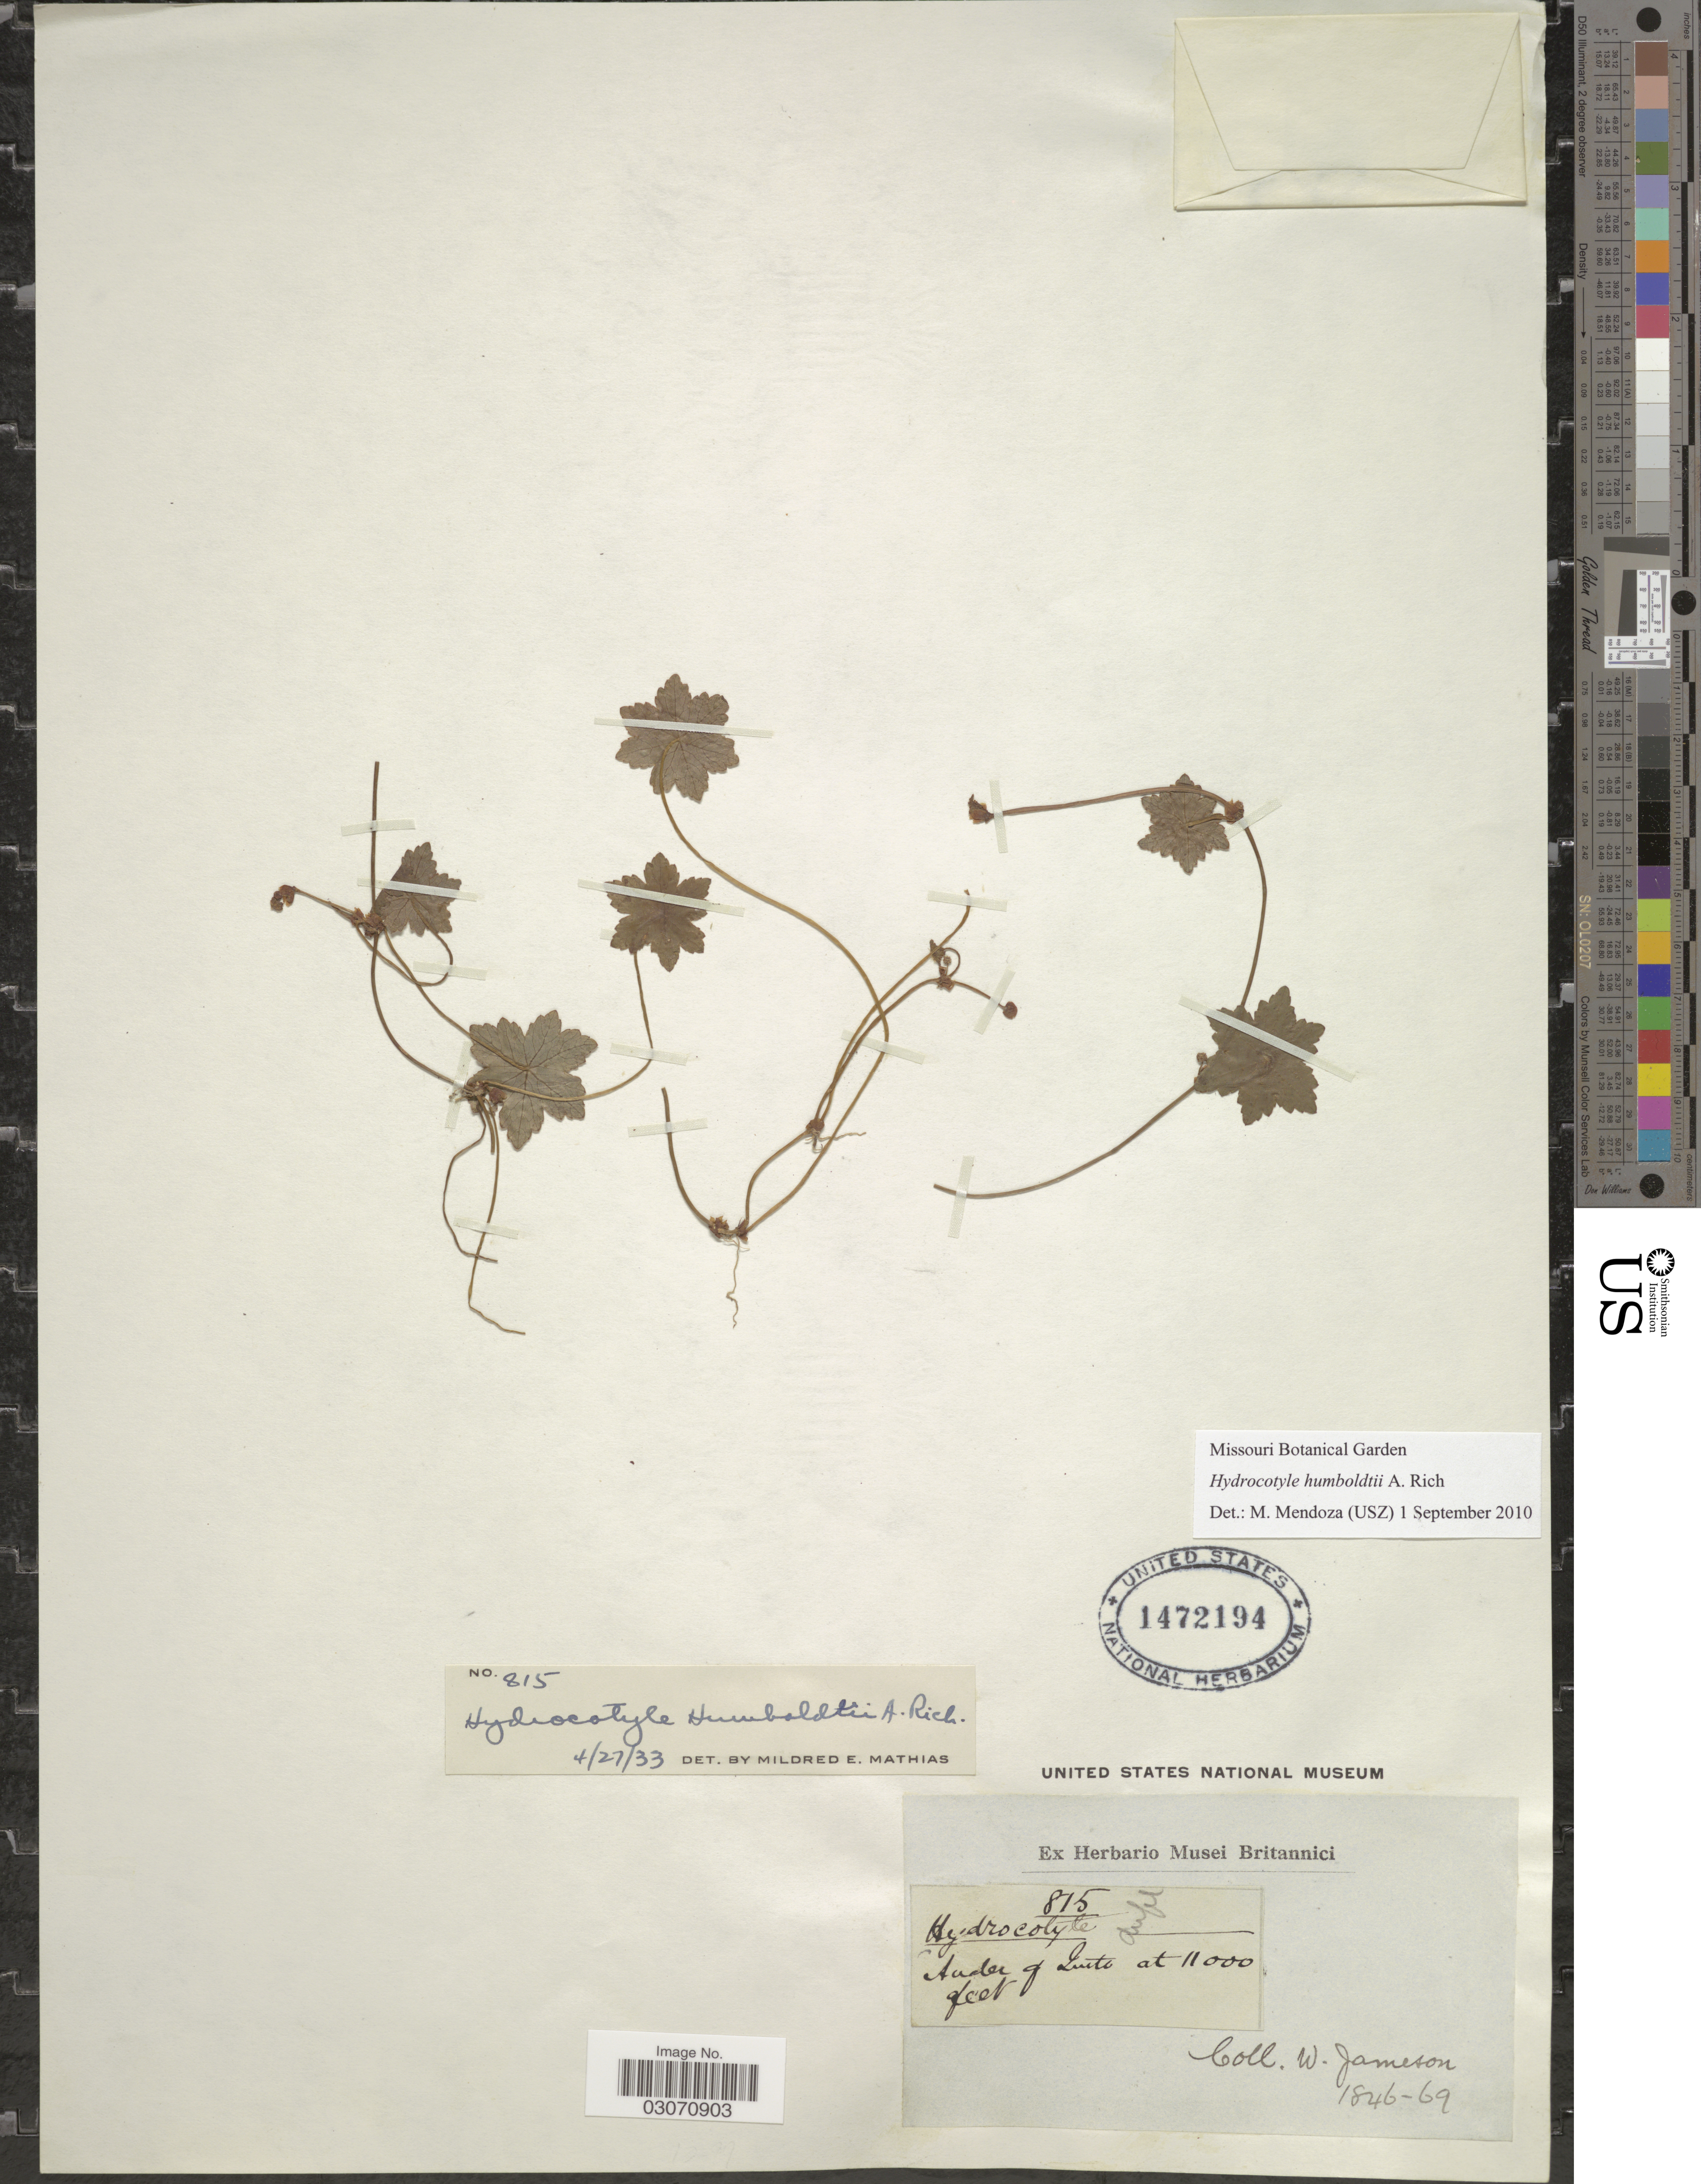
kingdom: Plantae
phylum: Tracheophyta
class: Magnoliopsida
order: Apiales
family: Araliaceae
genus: Hydrocotyle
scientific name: Hydrocotyle humboldtii var. humboldtii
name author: A. Rich.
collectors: W. Jameson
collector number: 815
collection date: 1846/1869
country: Ecuador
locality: Andes of Quito.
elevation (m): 3353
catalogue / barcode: US 1472194